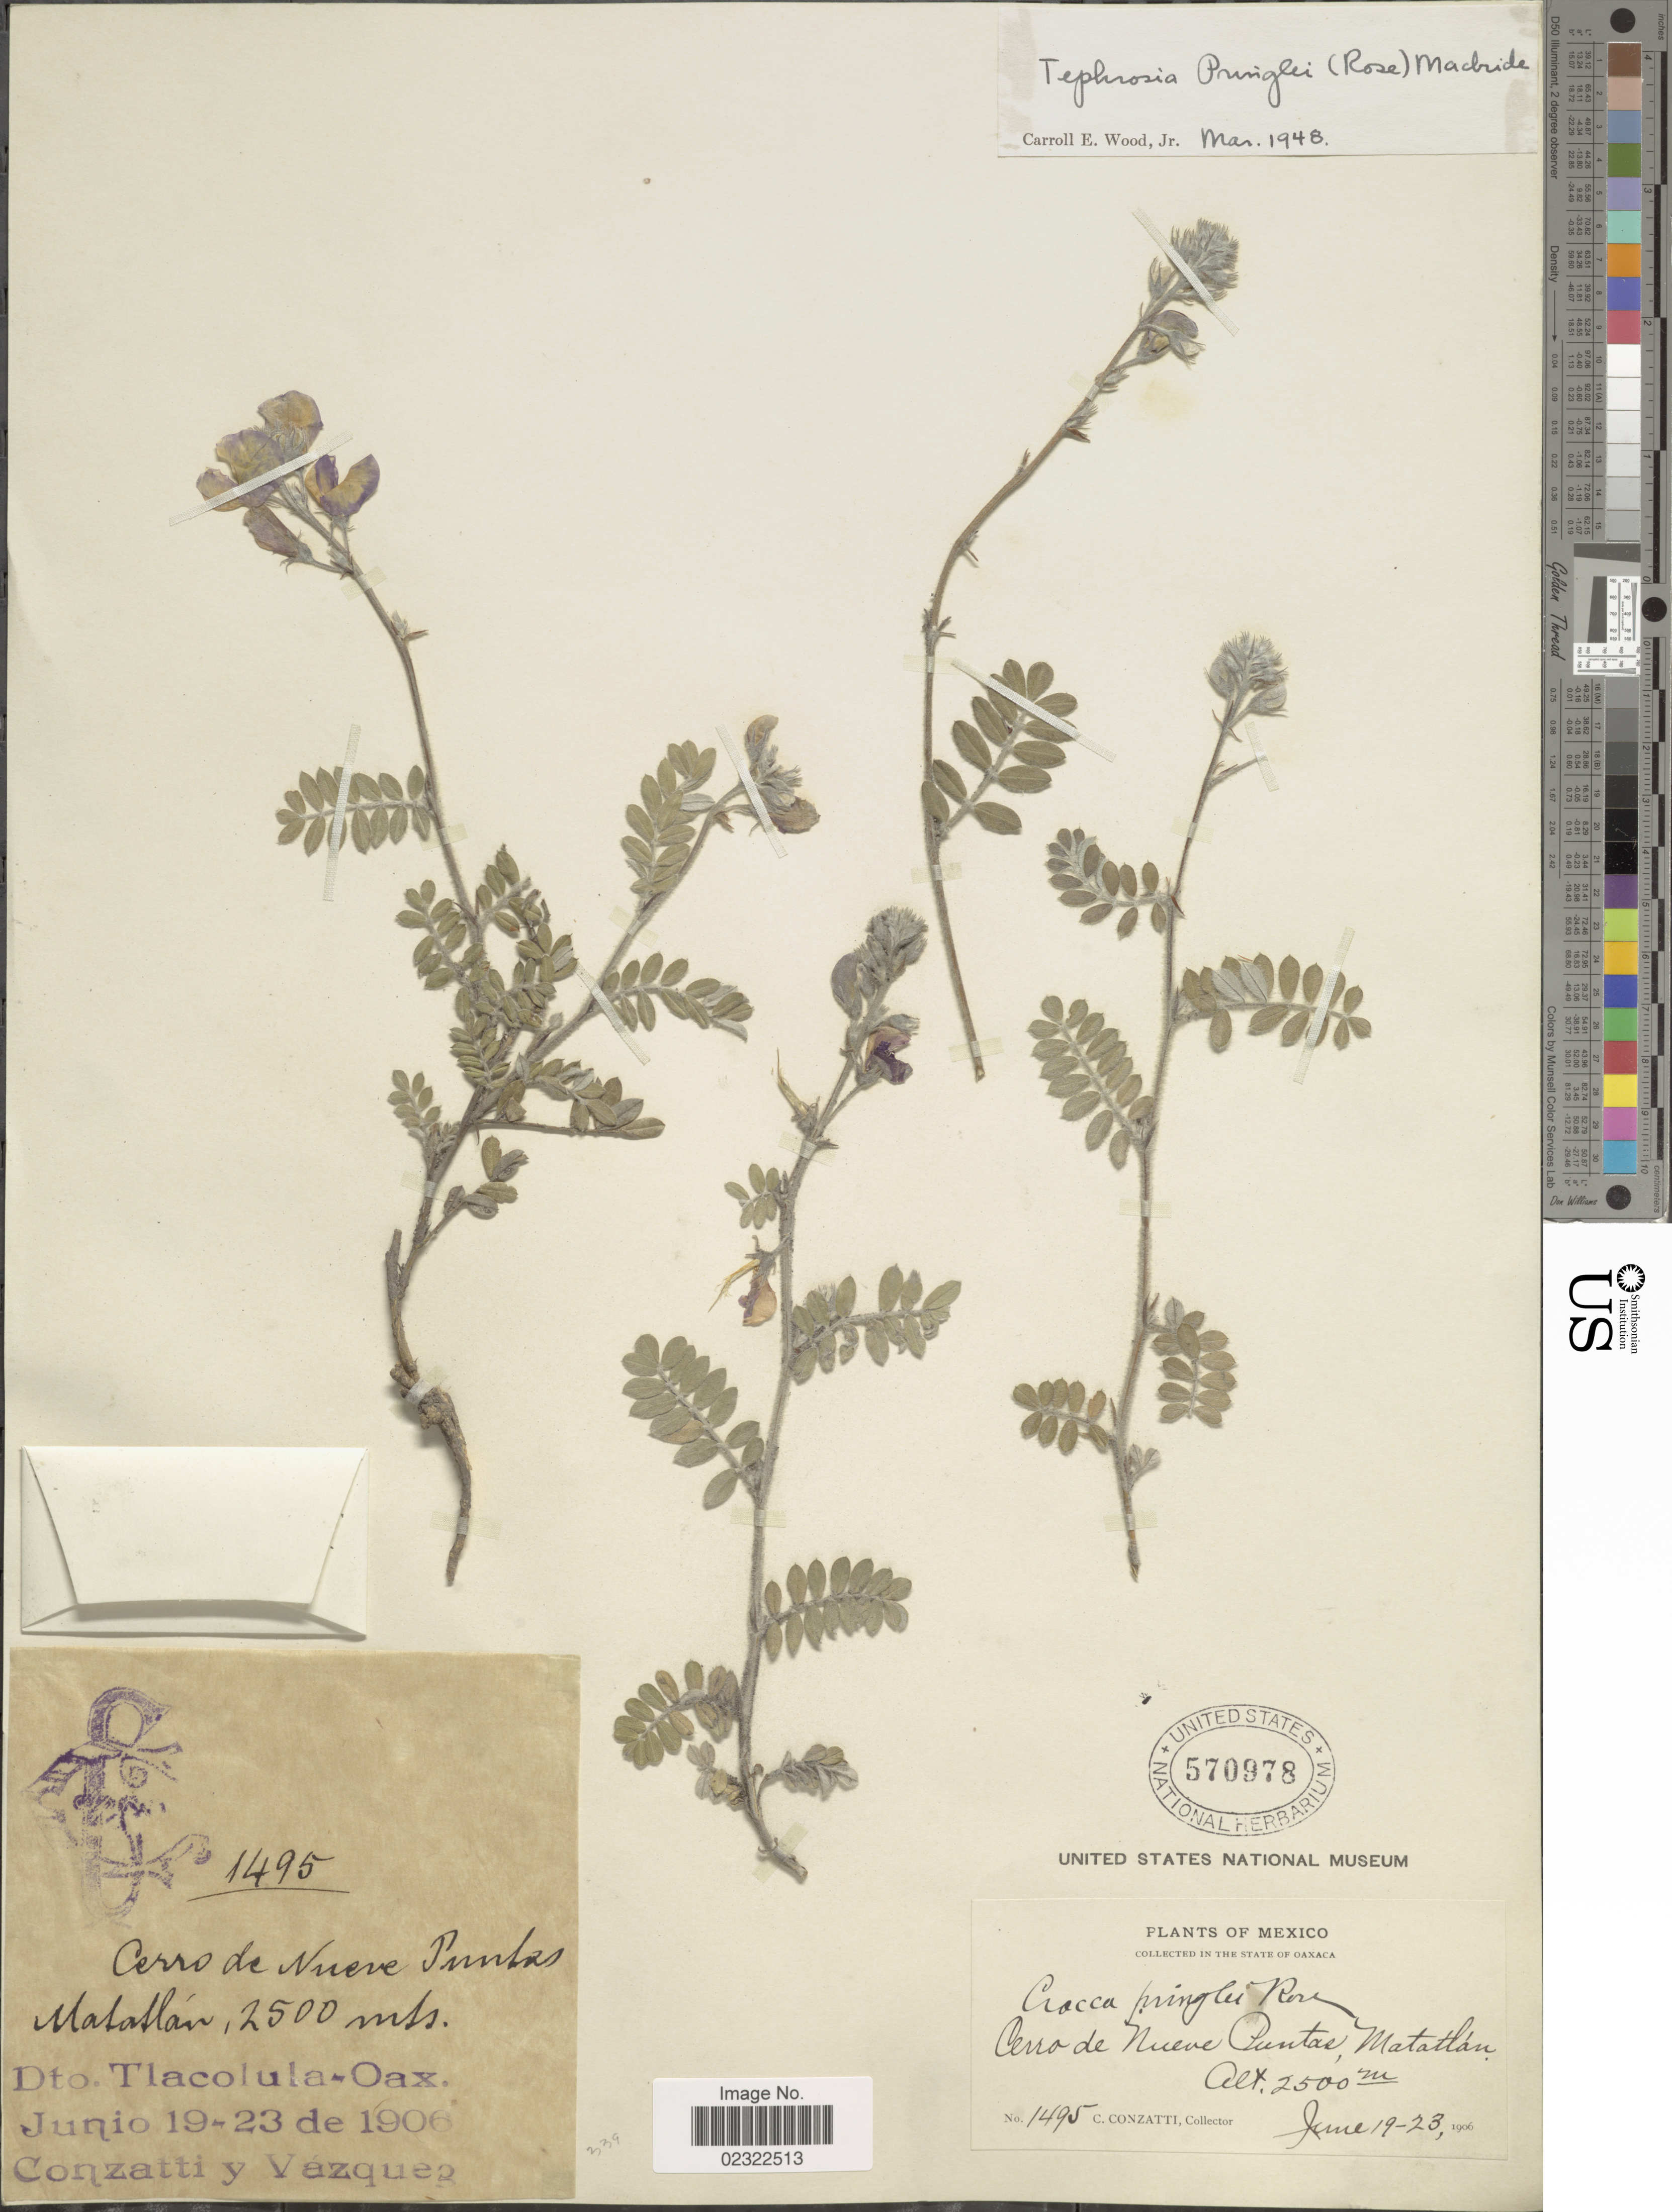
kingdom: Plantae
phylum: Tracheophyta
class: Magnoliopsida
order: Fabales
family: Fabaceae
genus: Tephrosia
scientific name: Tephrosia pringlei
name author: (Rose) J.F. Macbr.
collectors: C. Conzatti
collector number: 1495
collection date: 1906-06-19/1906-06-23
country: Mexico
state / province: Oaxaca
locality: State of Oaxaca, Cerro de Nueve Puntas, Matatlan, Dto. Tlacolula-Oax.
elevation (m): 2500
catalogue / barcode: US 570978